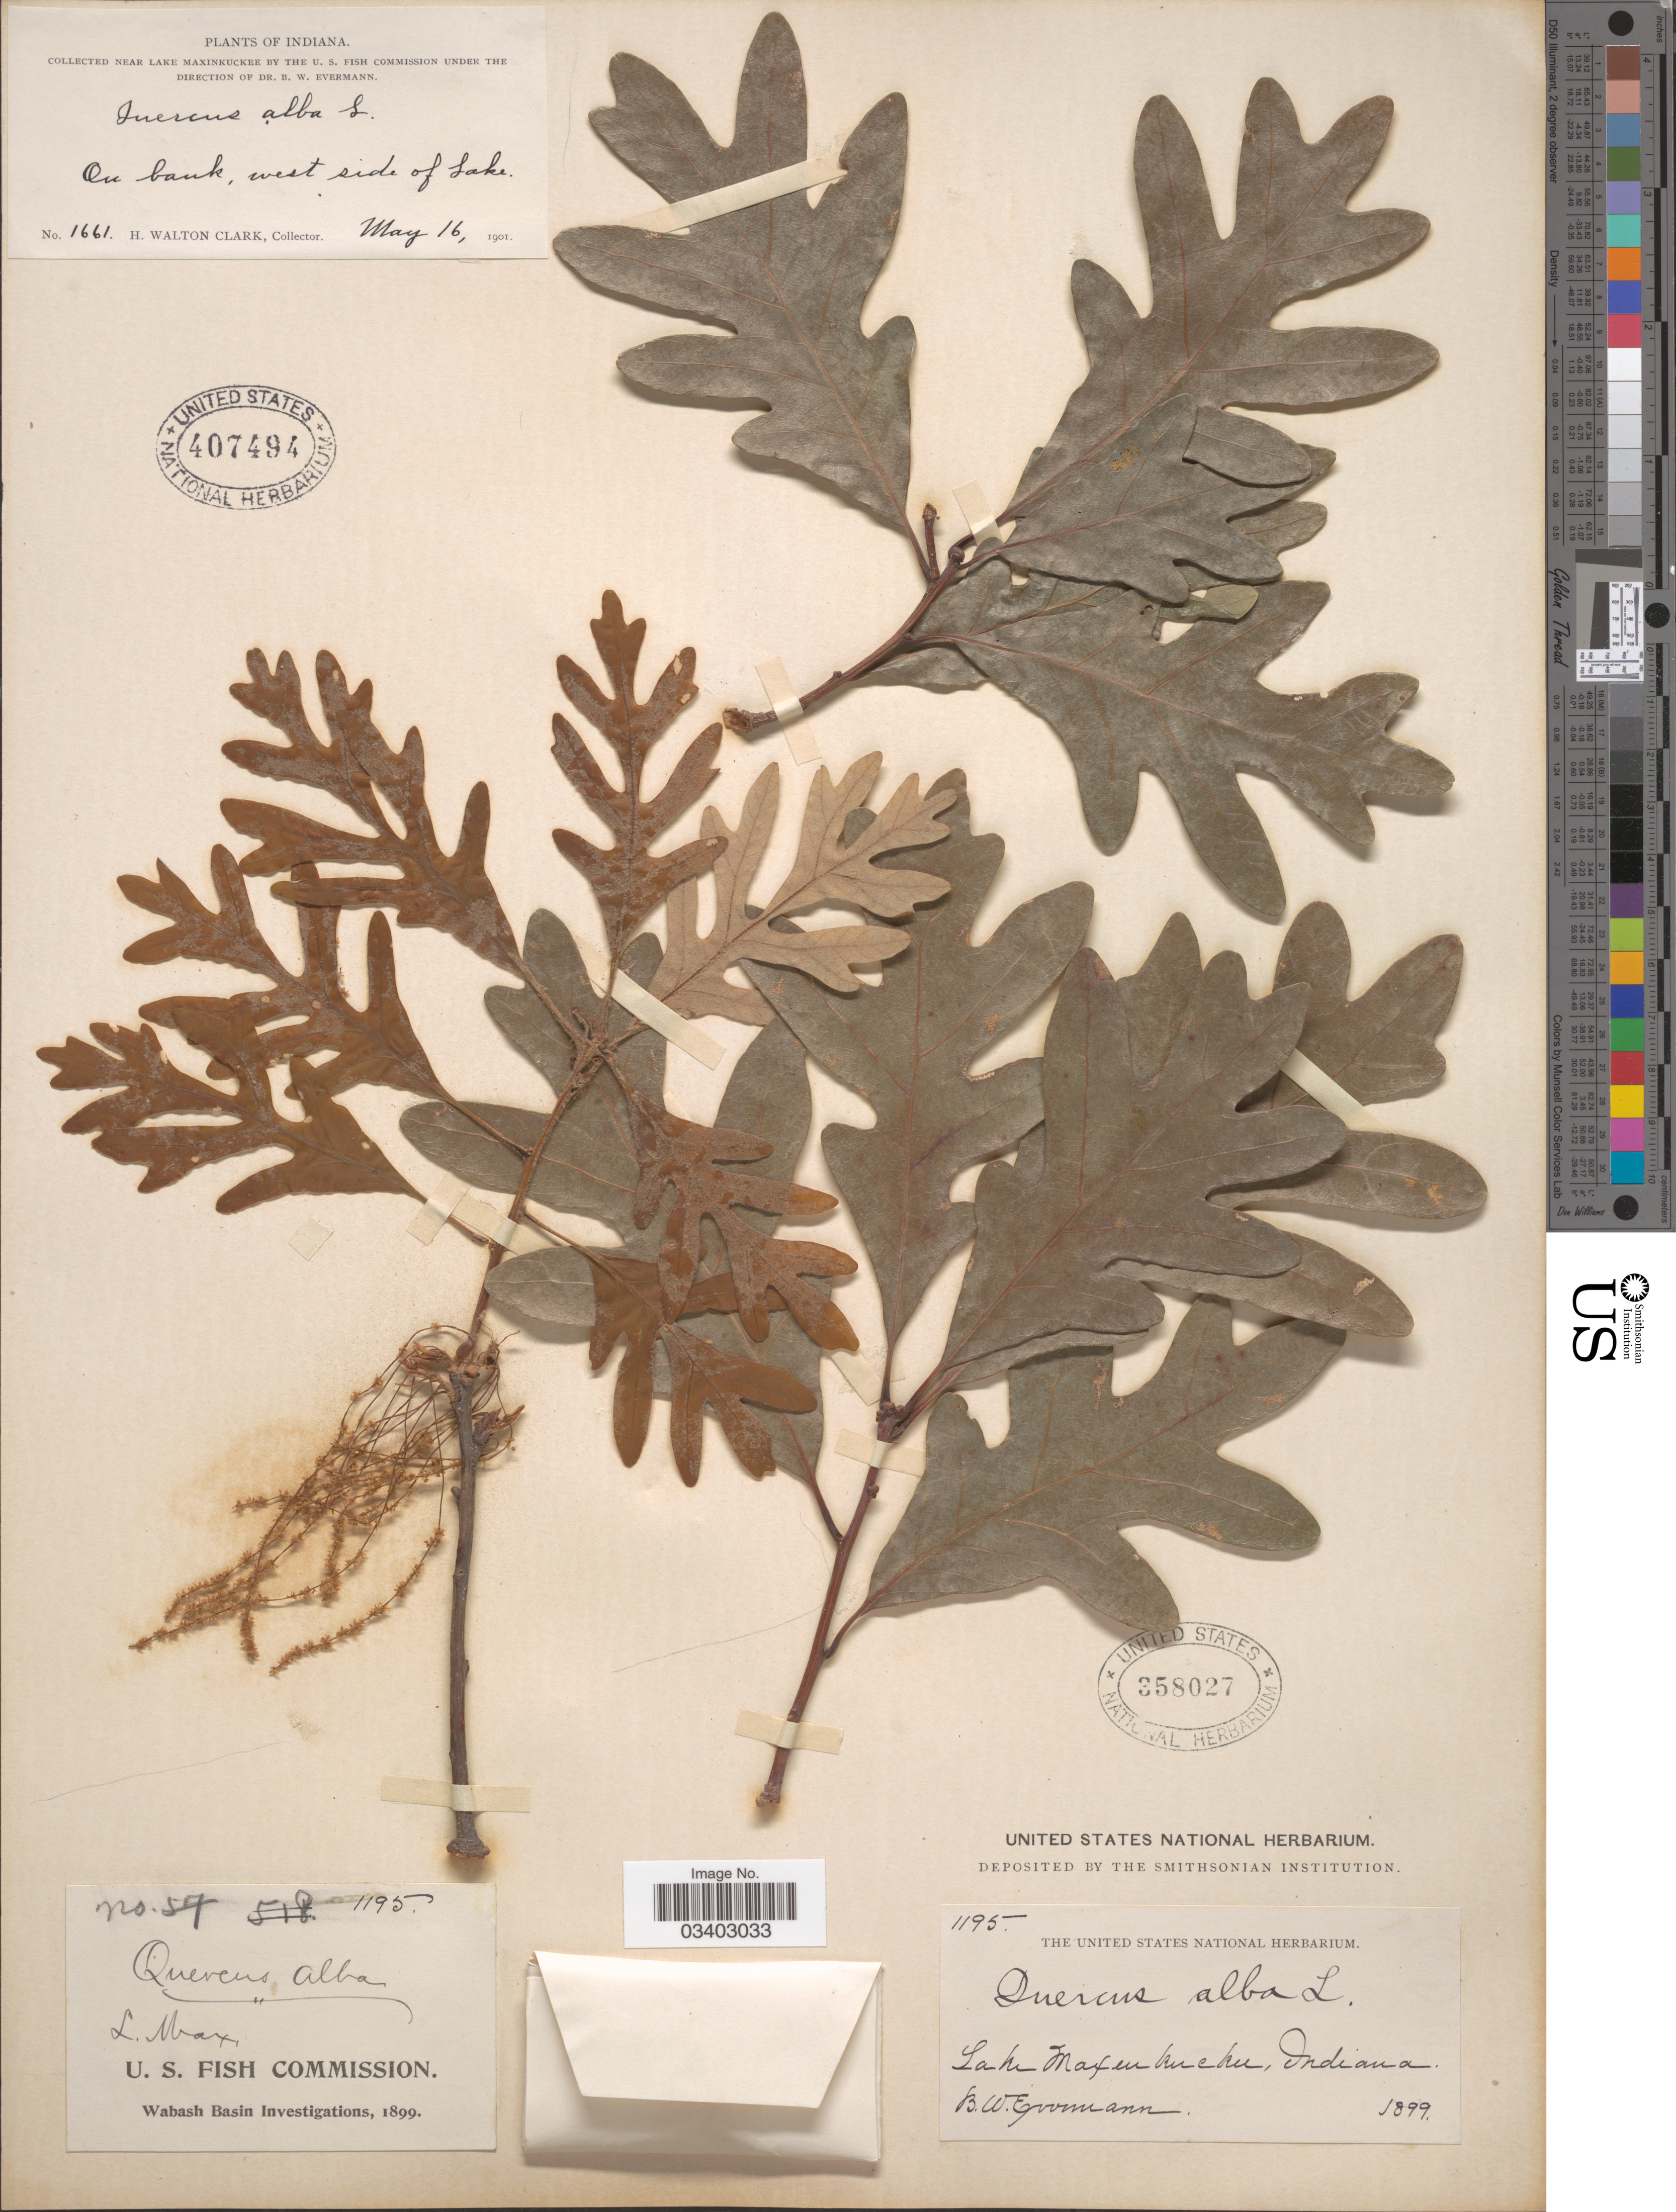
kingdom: Plantae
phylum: Tracheophyta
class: Magnoliopsida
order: Fagales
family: Fagaceae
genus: Quercus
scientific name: Quercus alba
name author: L.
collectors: H. W. Clark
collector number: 1661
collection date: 1901-05-16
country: United States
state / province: Indiana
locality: Near Lake Maxinkuckee. On bank, west side of Lake.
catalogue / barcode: US 407494-2